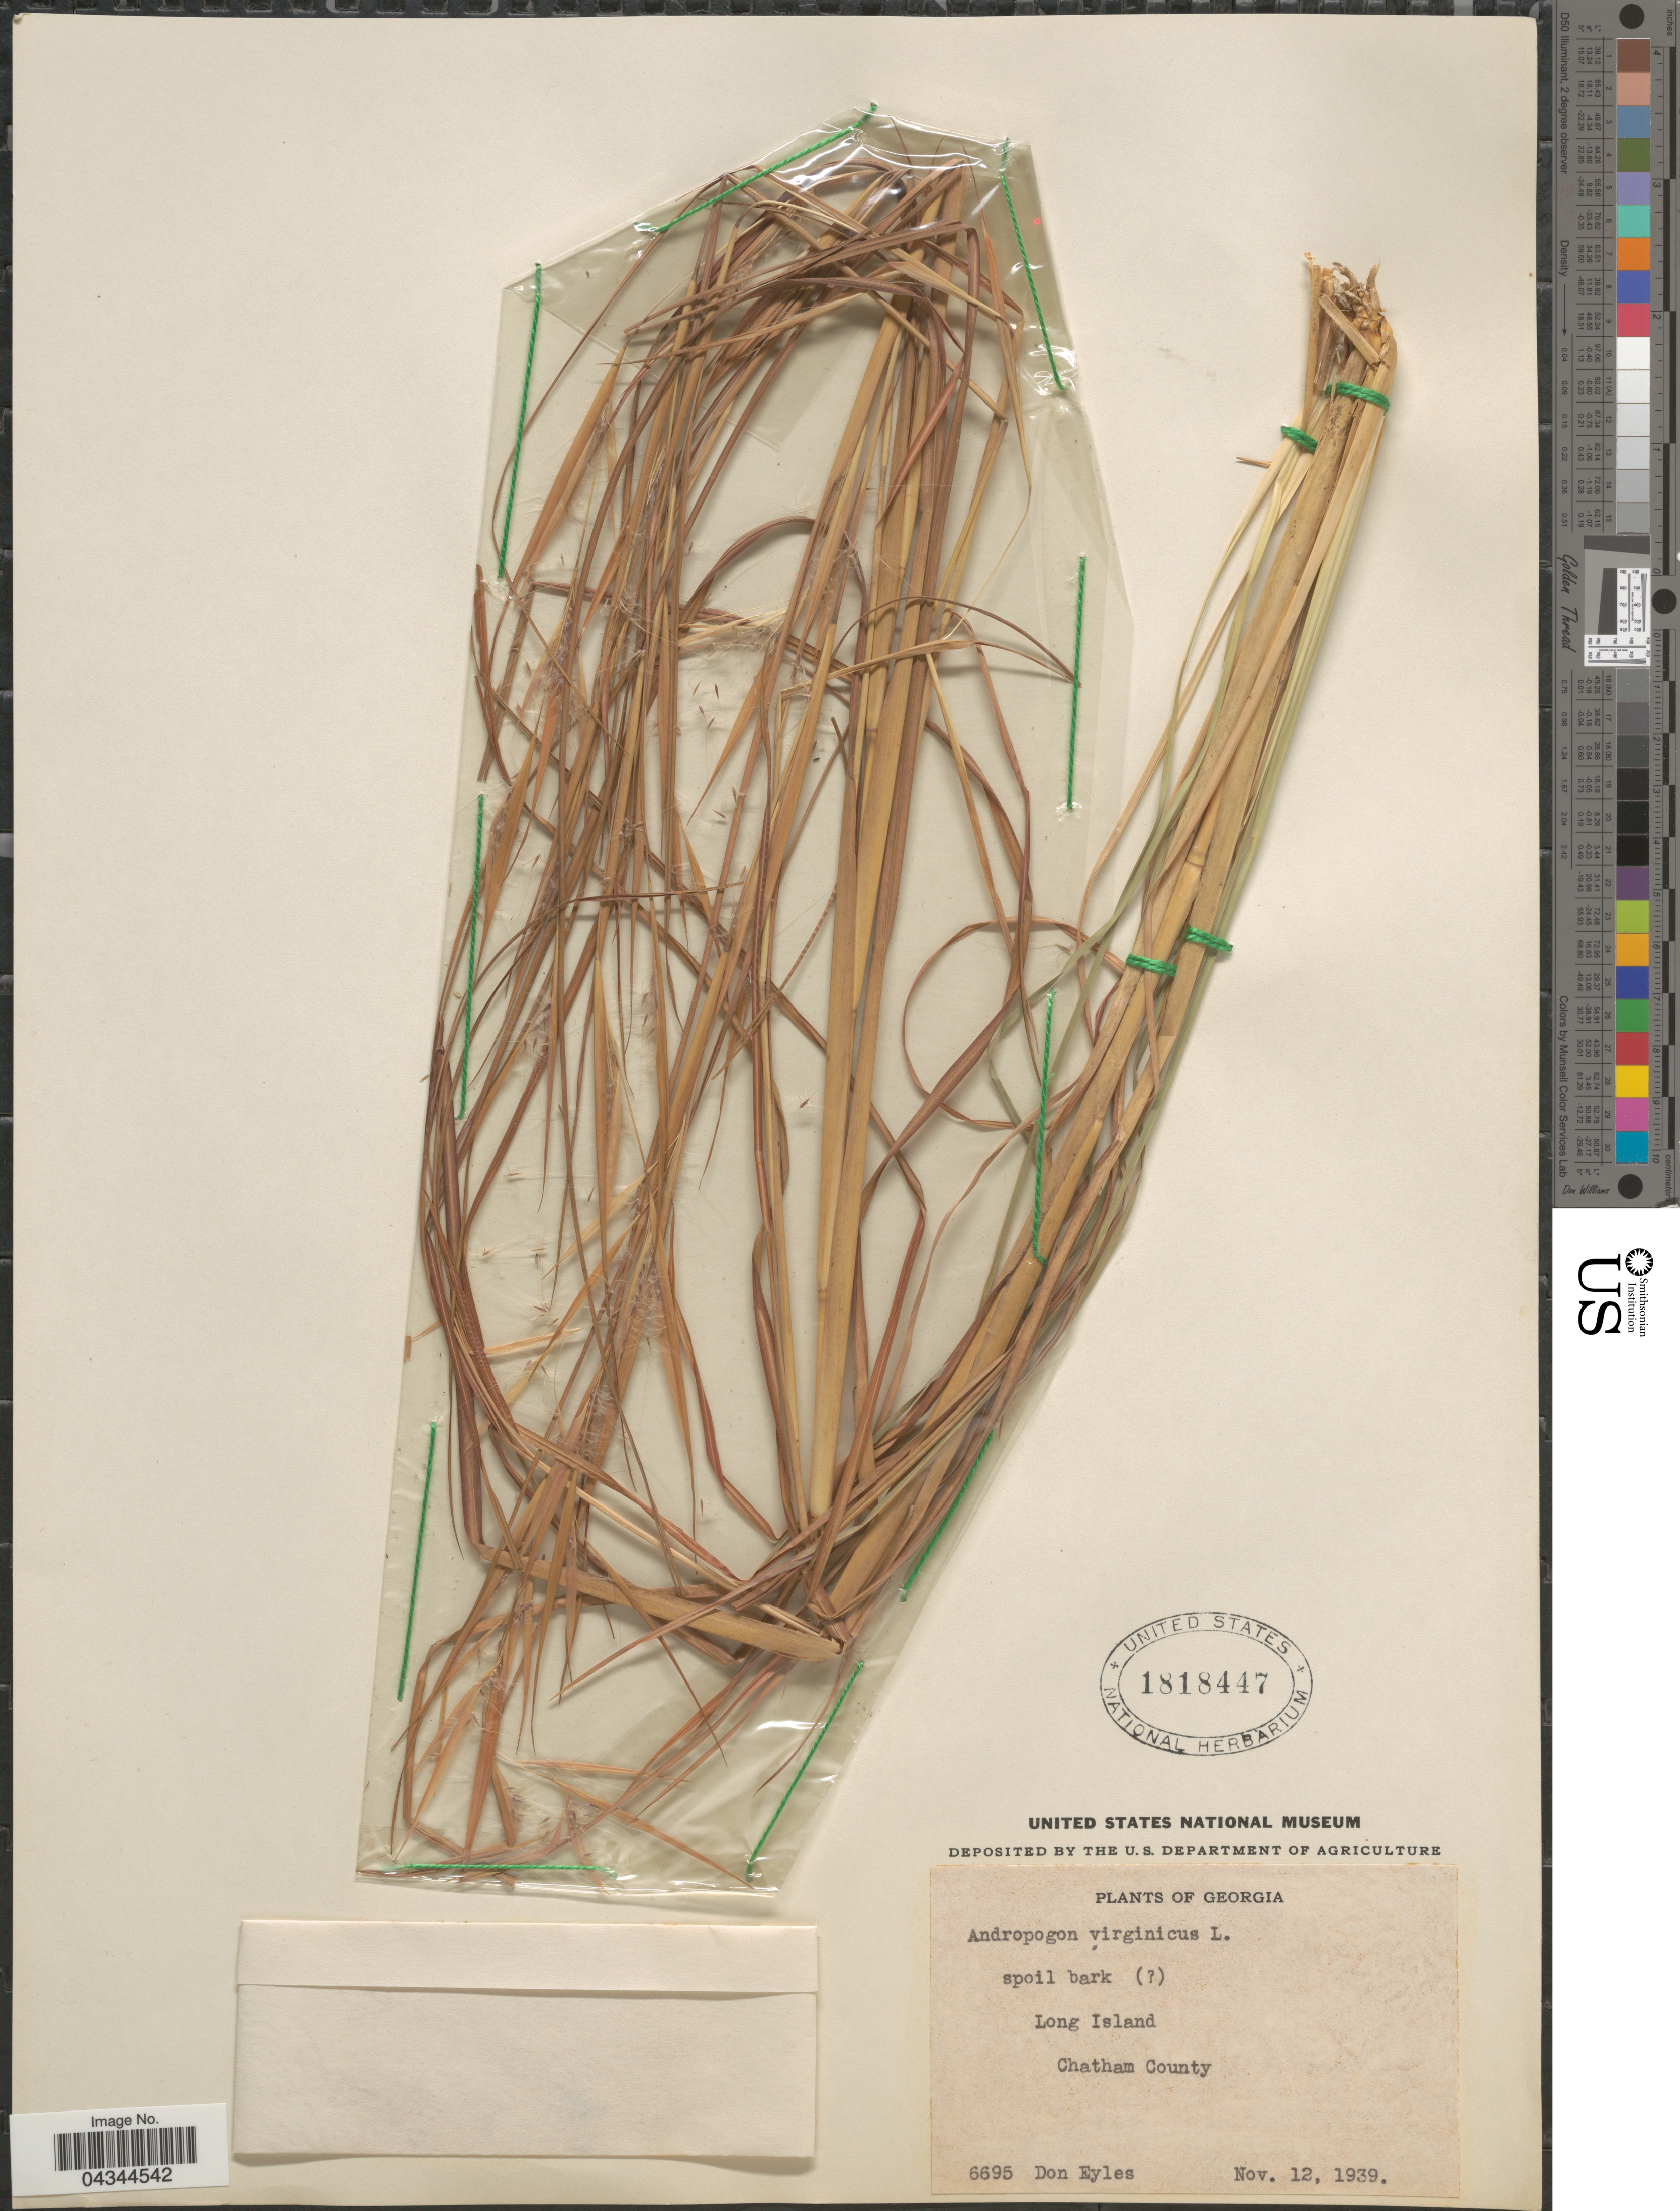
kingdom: Plantae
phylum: Tracheophyta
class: Liliopsida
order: Poales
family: Poaceae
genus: Andropogon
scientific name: Andropogon virginicus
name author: L.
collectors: D. Eyles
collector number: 6695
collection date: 1939-11-12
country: United States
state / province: Georgia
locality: Long Island. Chatham County.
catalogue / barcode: US 1818447